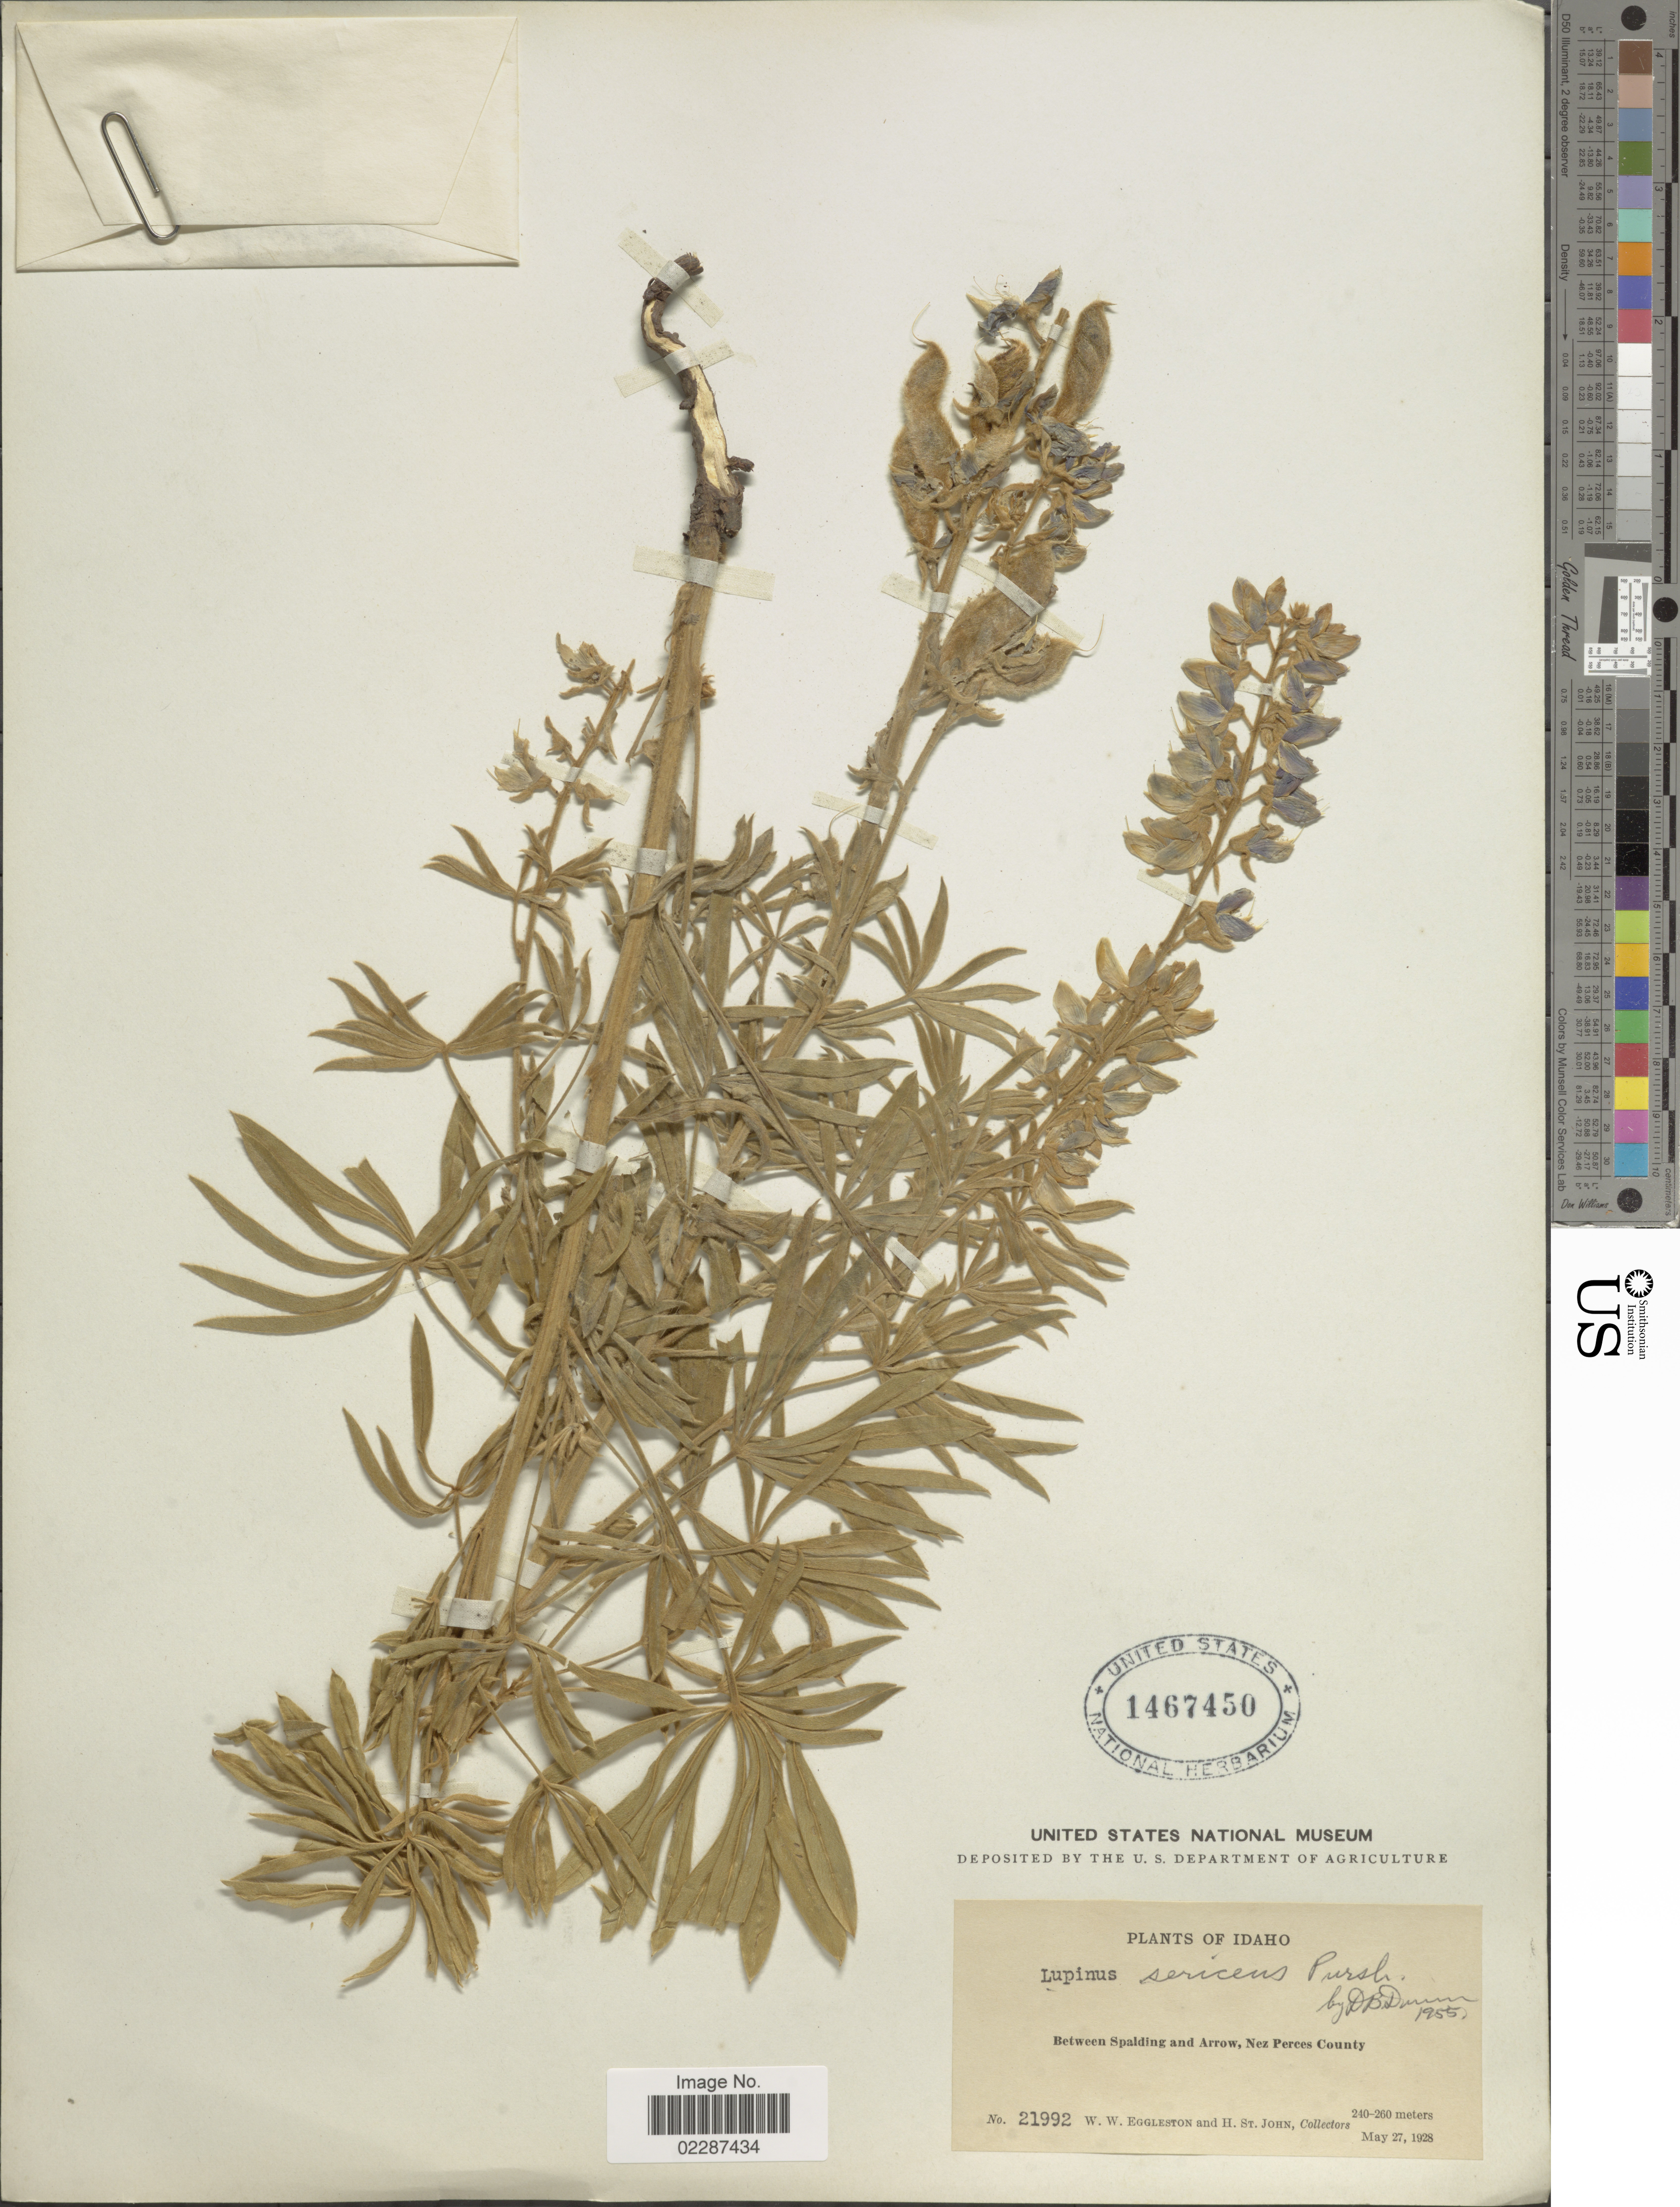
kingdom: Plantae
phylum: Tracheophyta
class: Magnoliopsida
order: Fabales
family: Fabaceae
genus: Lupinus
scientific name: Lupinus sericeus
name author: Pursh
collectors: W. W. Eggleston & H. St. John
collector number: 21992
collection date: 1928-05-27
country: United States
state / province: Idaho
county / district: Nez Perce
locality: Between Spalding and Arrow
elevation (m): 240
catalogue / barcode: US 1467450